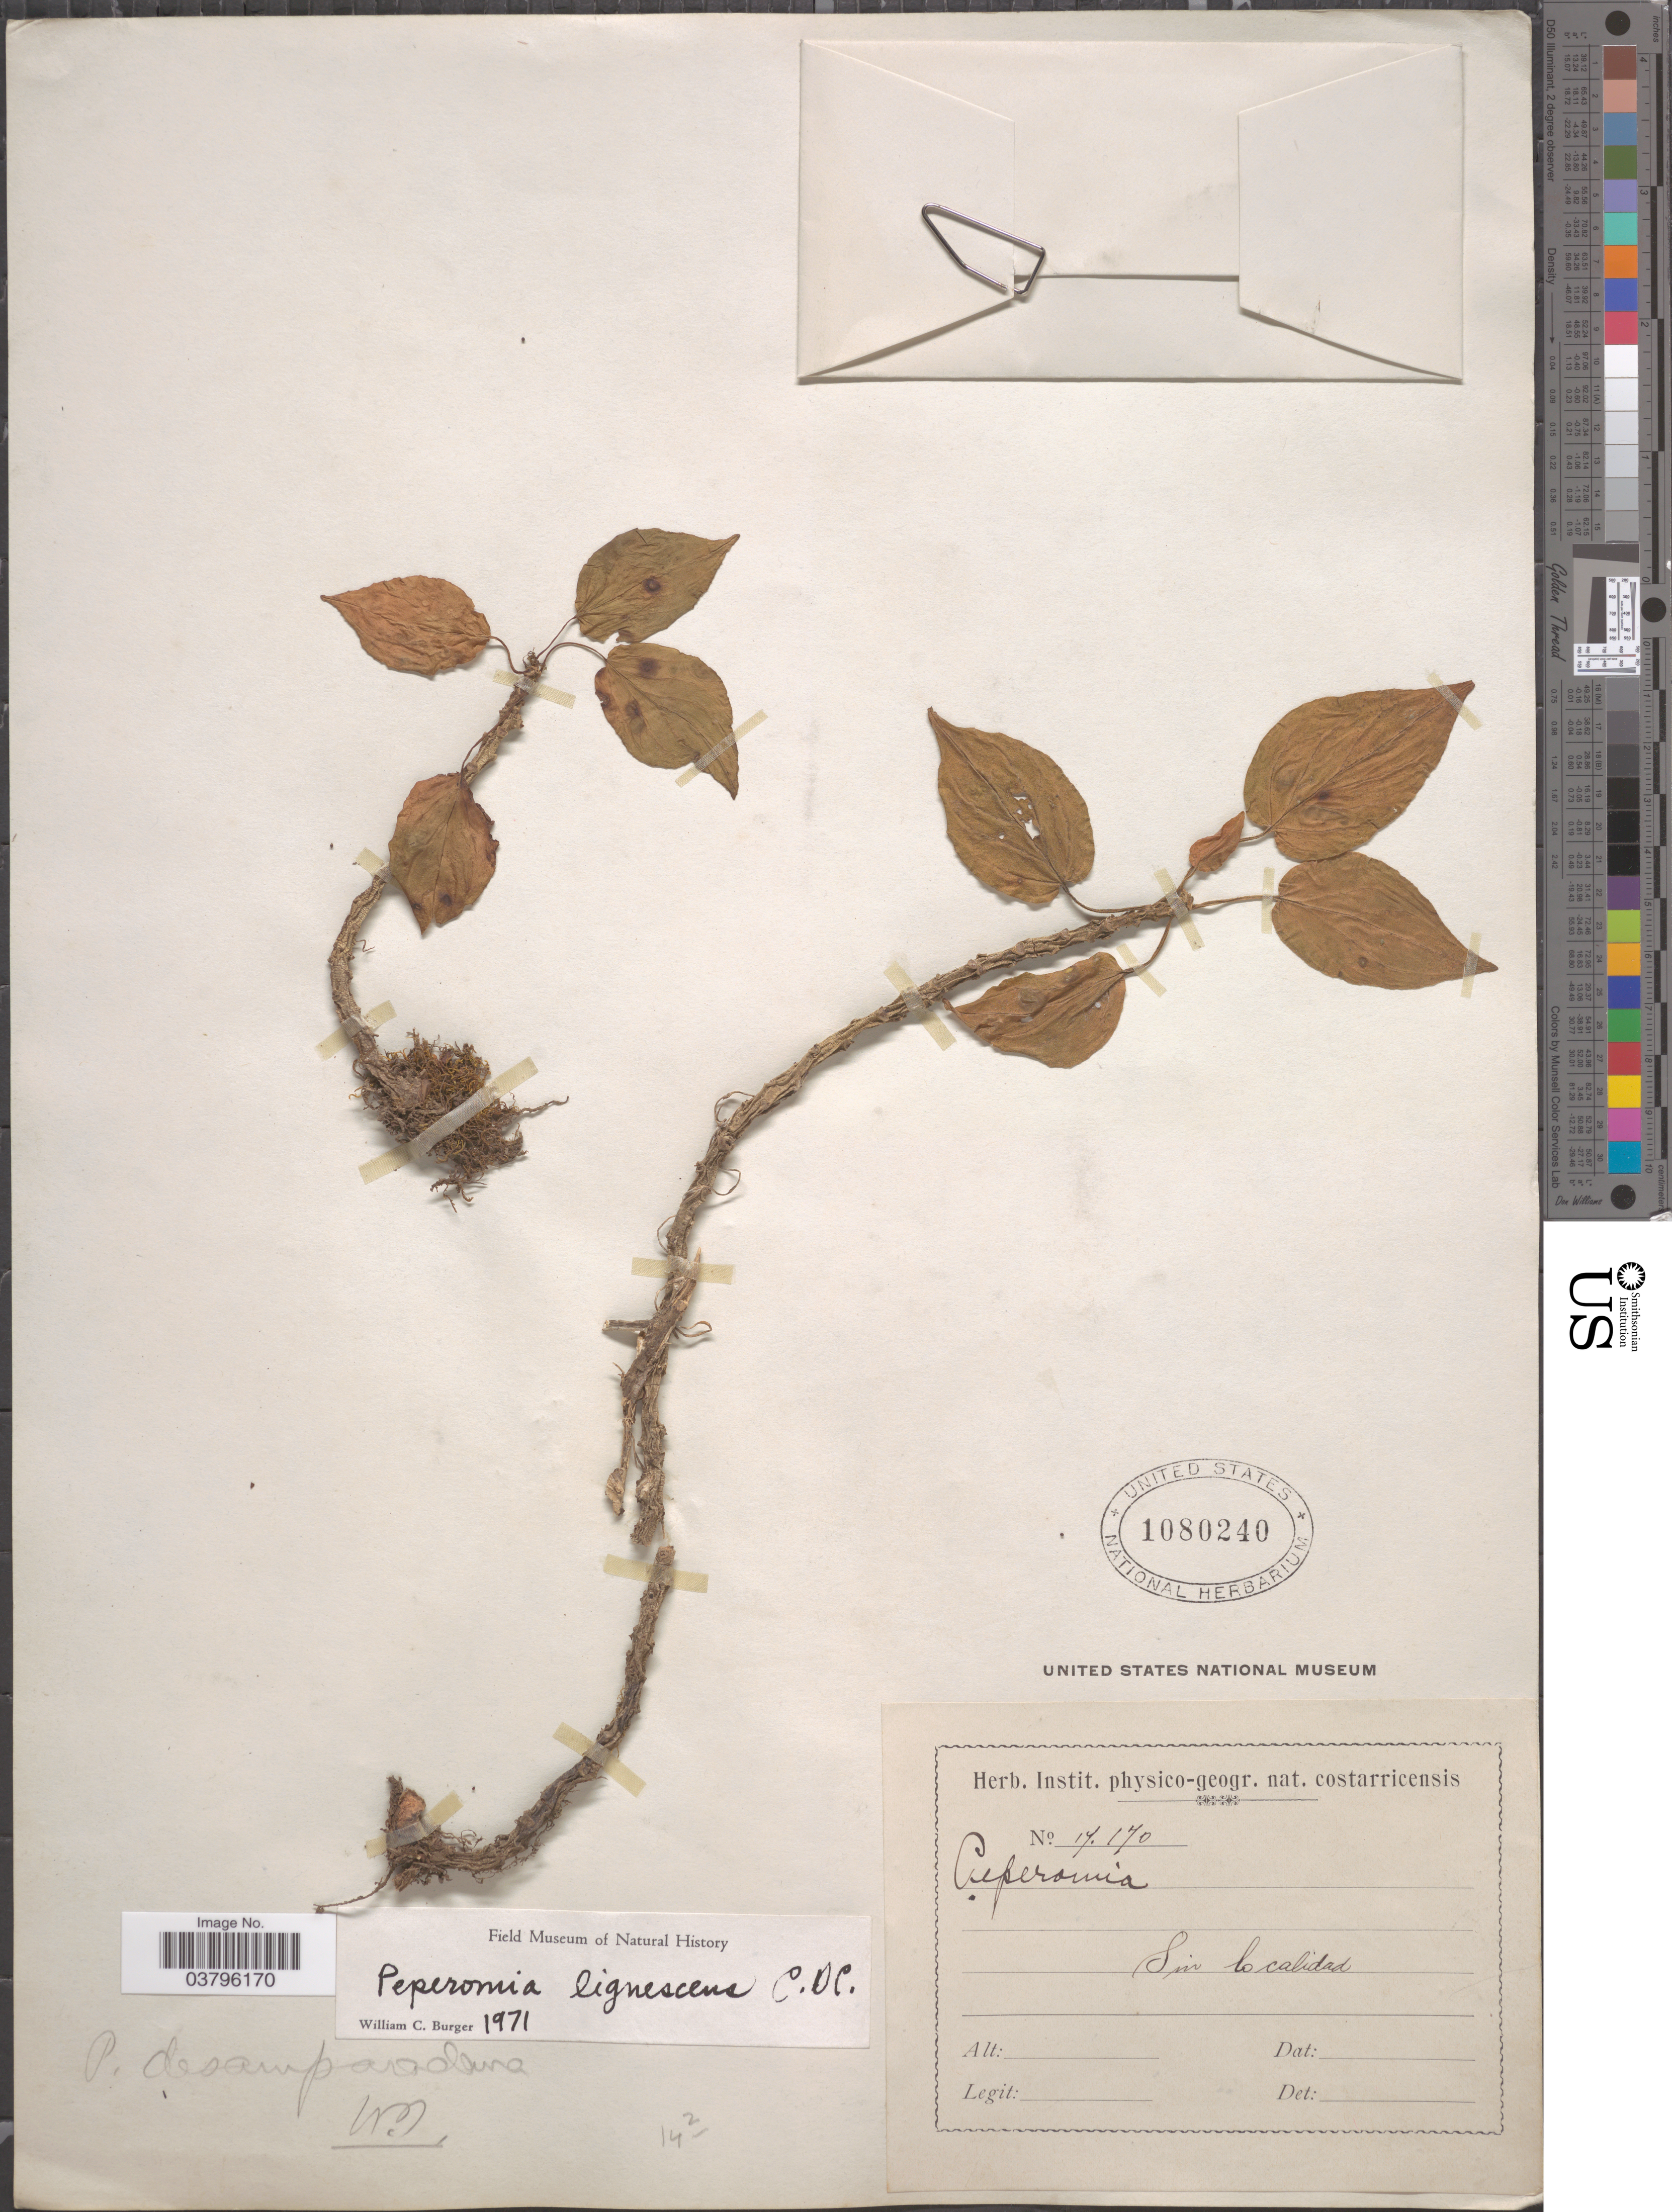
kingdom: Plantae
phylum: Tracheophyta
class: Magnoliopsida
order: Piperales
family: Piperaceae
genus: Peperomia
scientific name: Peperomia lignescens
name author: C. DC.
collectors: ex herb. Instit. physico-geogr. nat. costarricensis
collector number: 17170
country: Costa Rica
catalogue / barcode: US 1080240